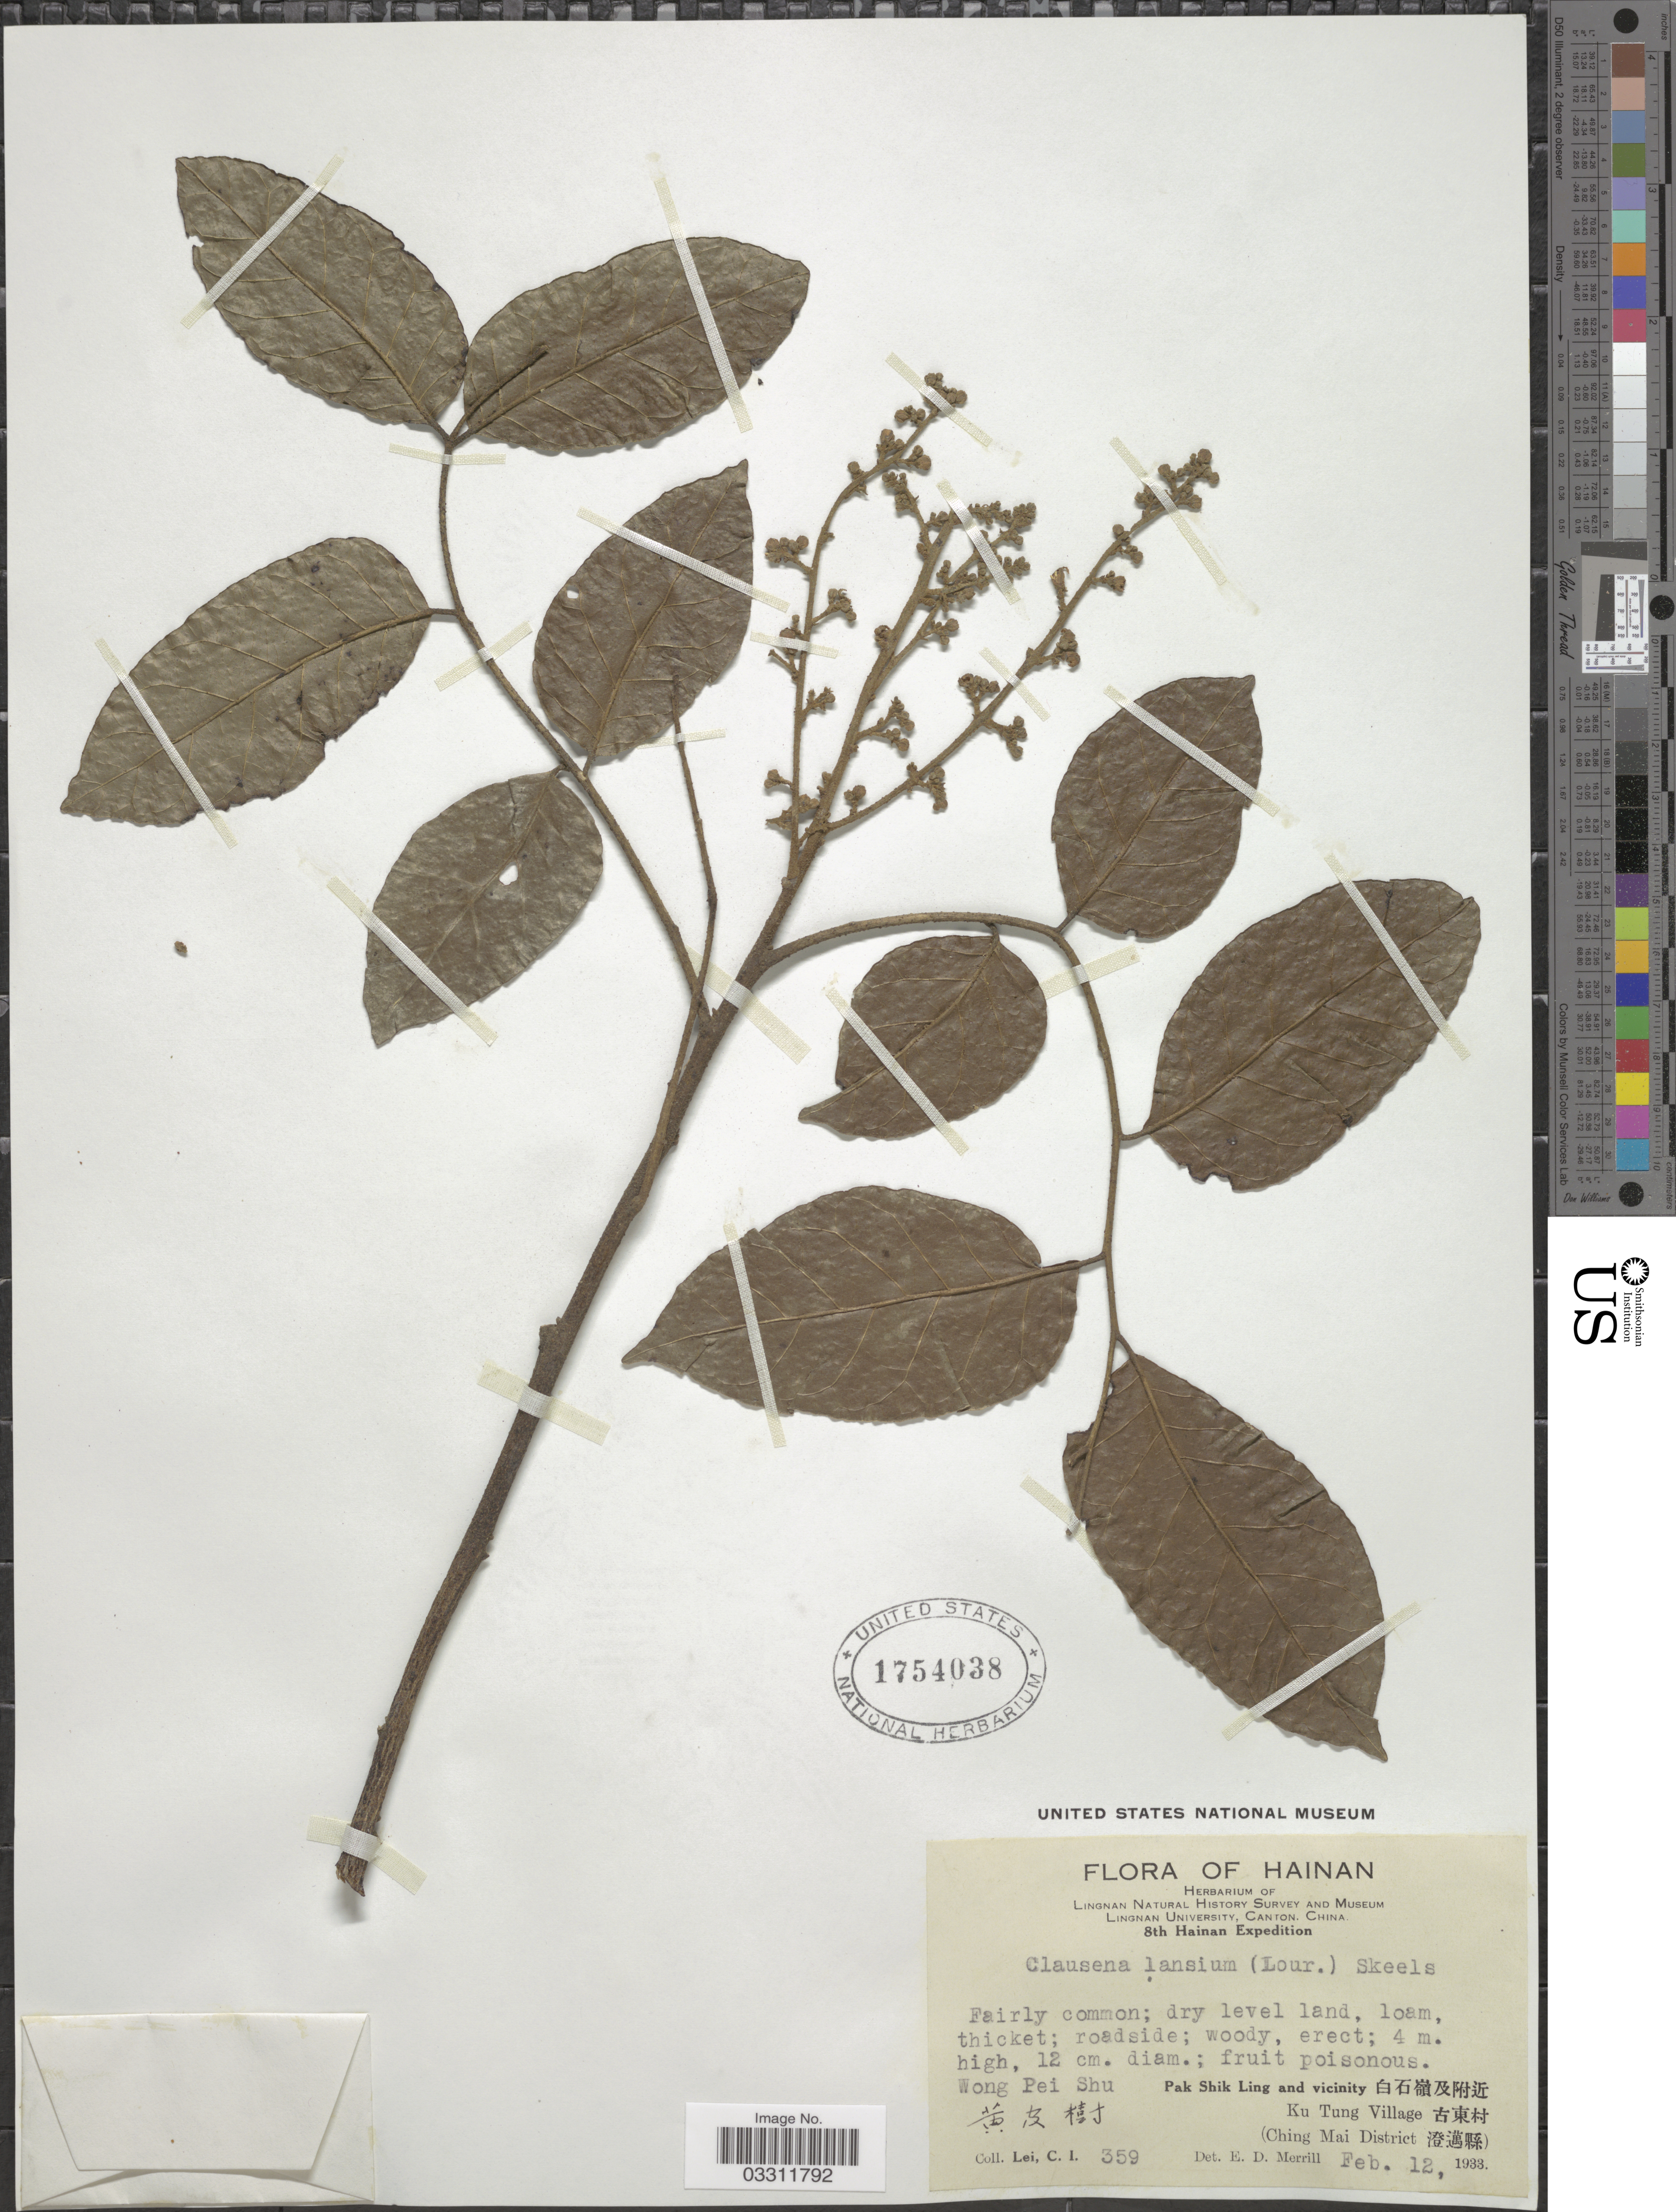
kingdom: Plantae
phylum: Tracheophyta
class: Magnoliopsida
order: Sapindales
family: Rutaceae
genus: Clausena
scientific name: Clausena lansium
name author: (Lour.) Skeels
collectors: C. I. Lei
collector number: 359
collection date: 1933-02-12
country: China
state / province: Hainan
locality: Wong Pei Shu X. Pak Shik Ling and vicinity X. Ku Tung Village X. (Ching Mai District X).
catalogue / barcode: US 1754038